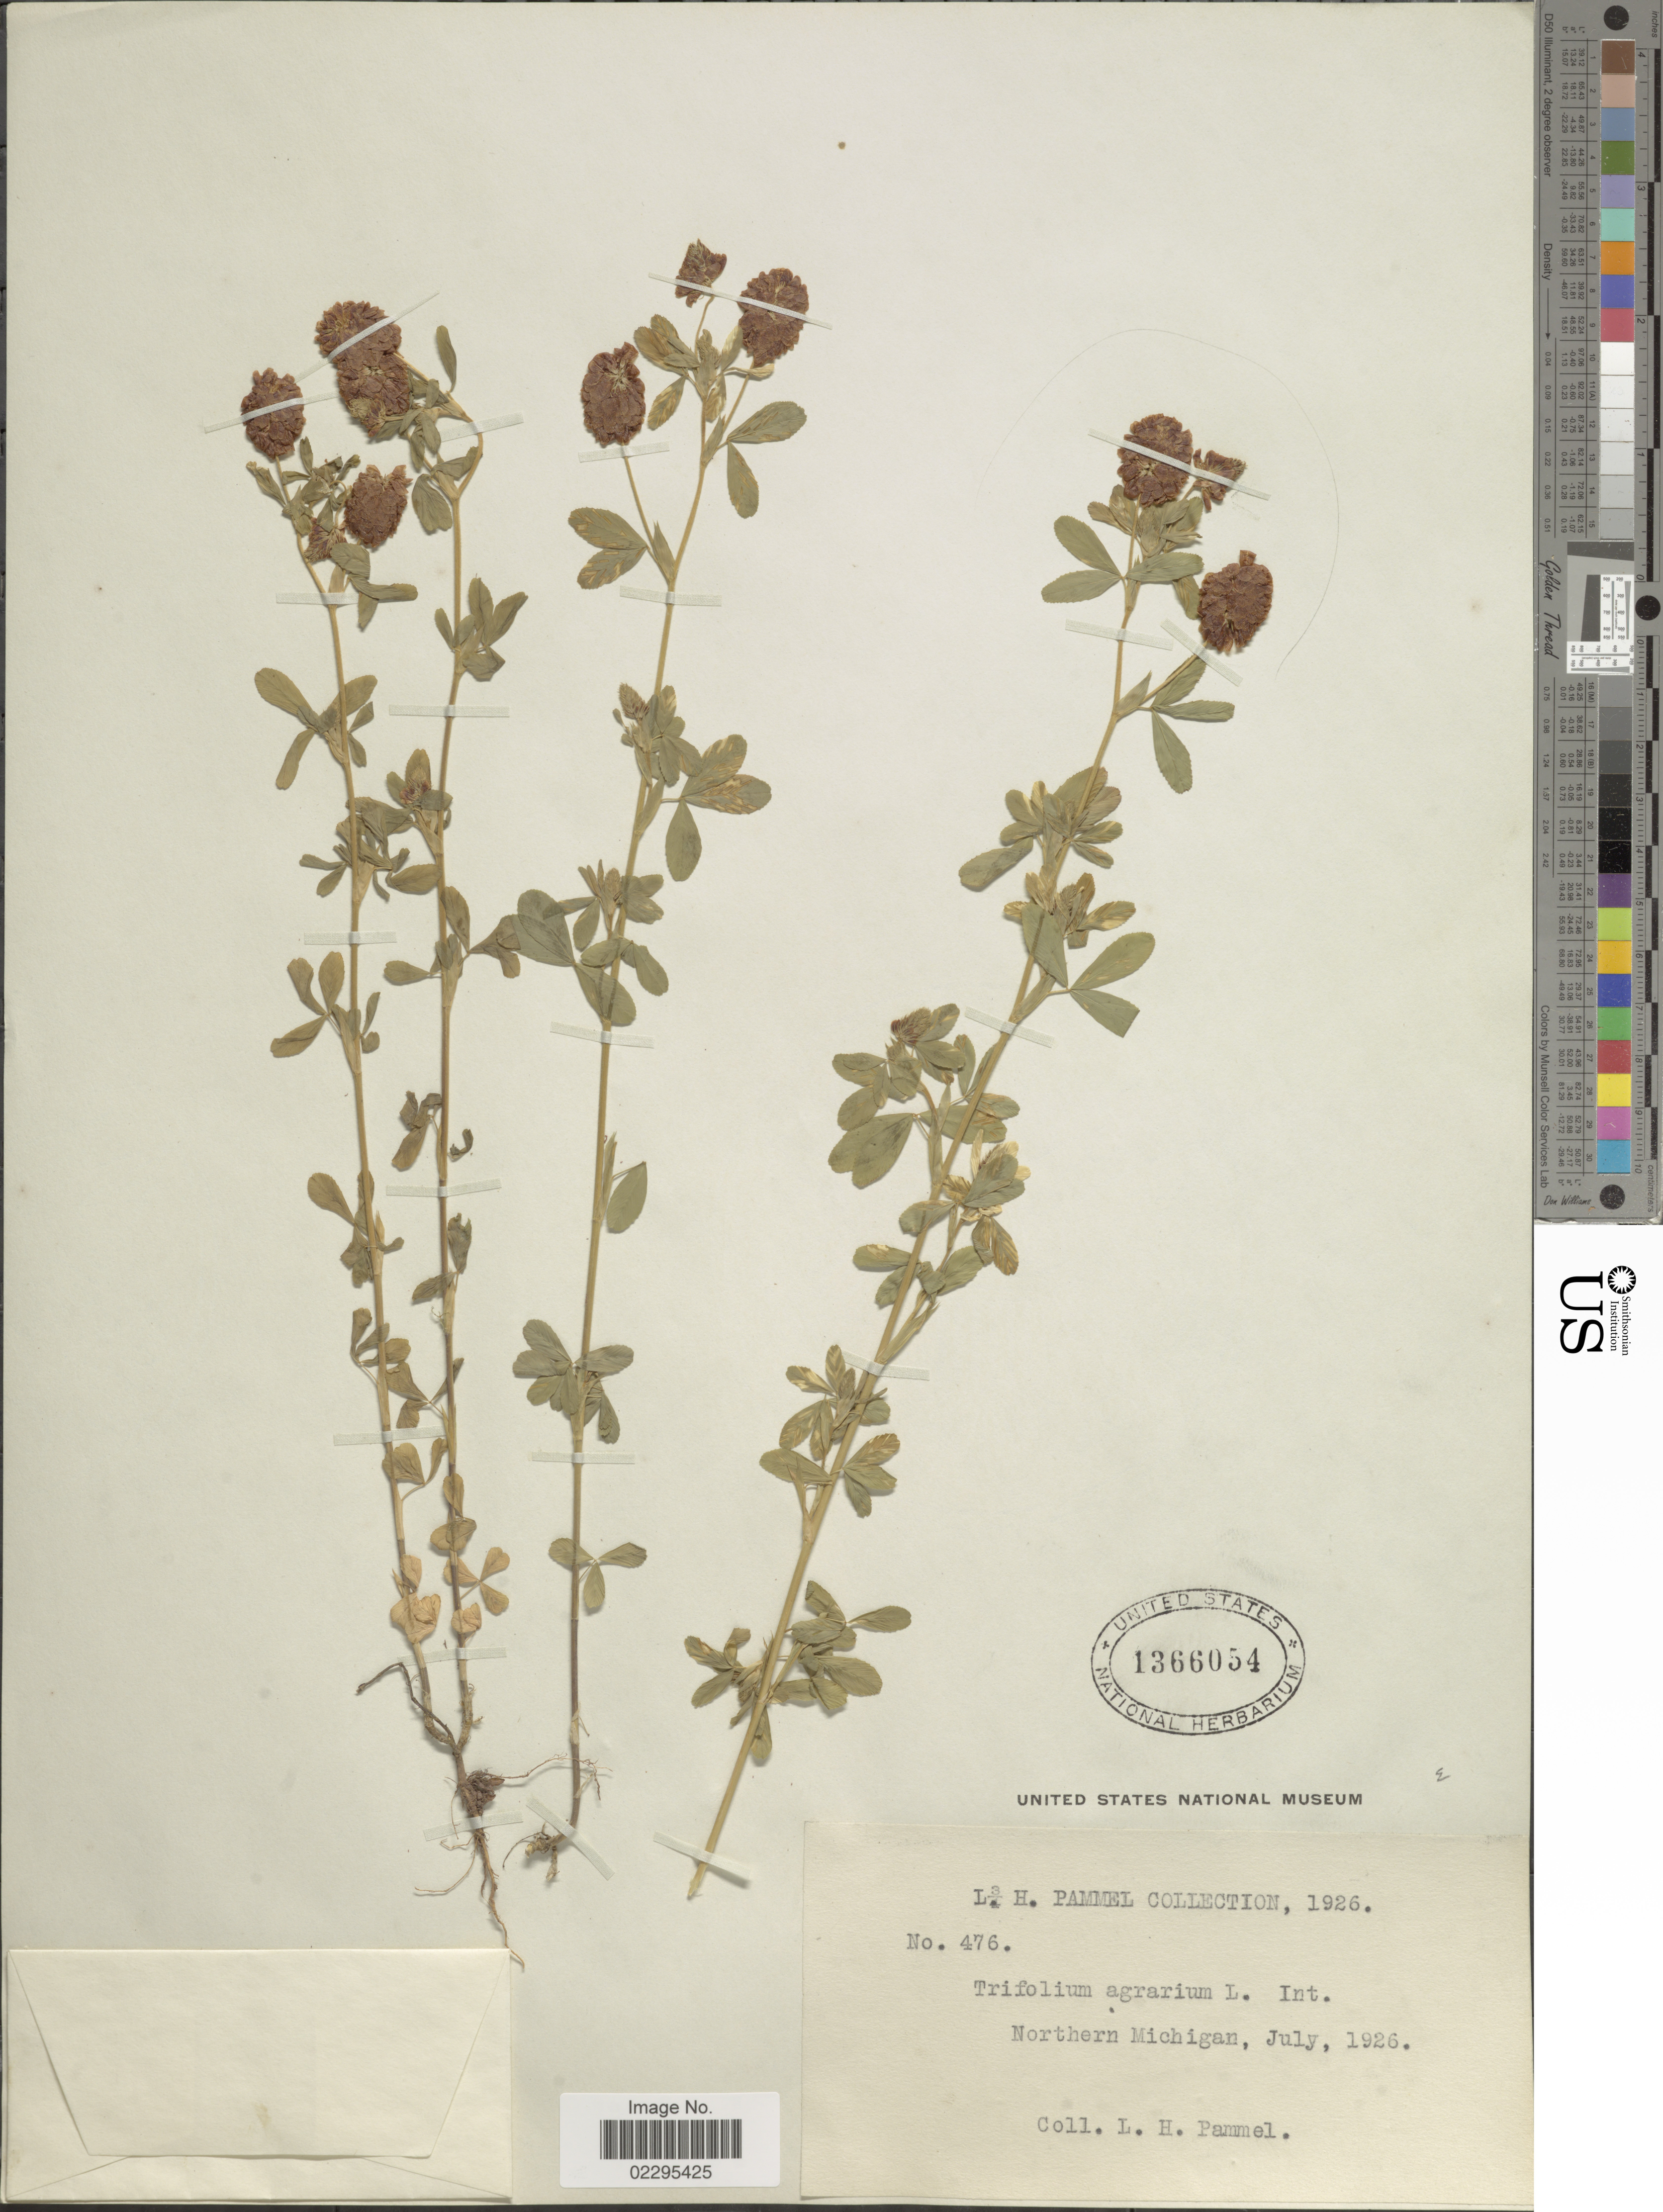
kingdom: Plantae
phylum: Tracheophyta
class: Magnoliopsida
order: Fabales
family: Fabaceae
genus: Trifolium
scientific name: Trifolium agrarium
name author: L.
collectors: L. Pammel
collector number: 476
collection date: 1926-07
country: United States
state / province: Michigan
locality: Northern Michigan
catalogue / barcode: US 1366054